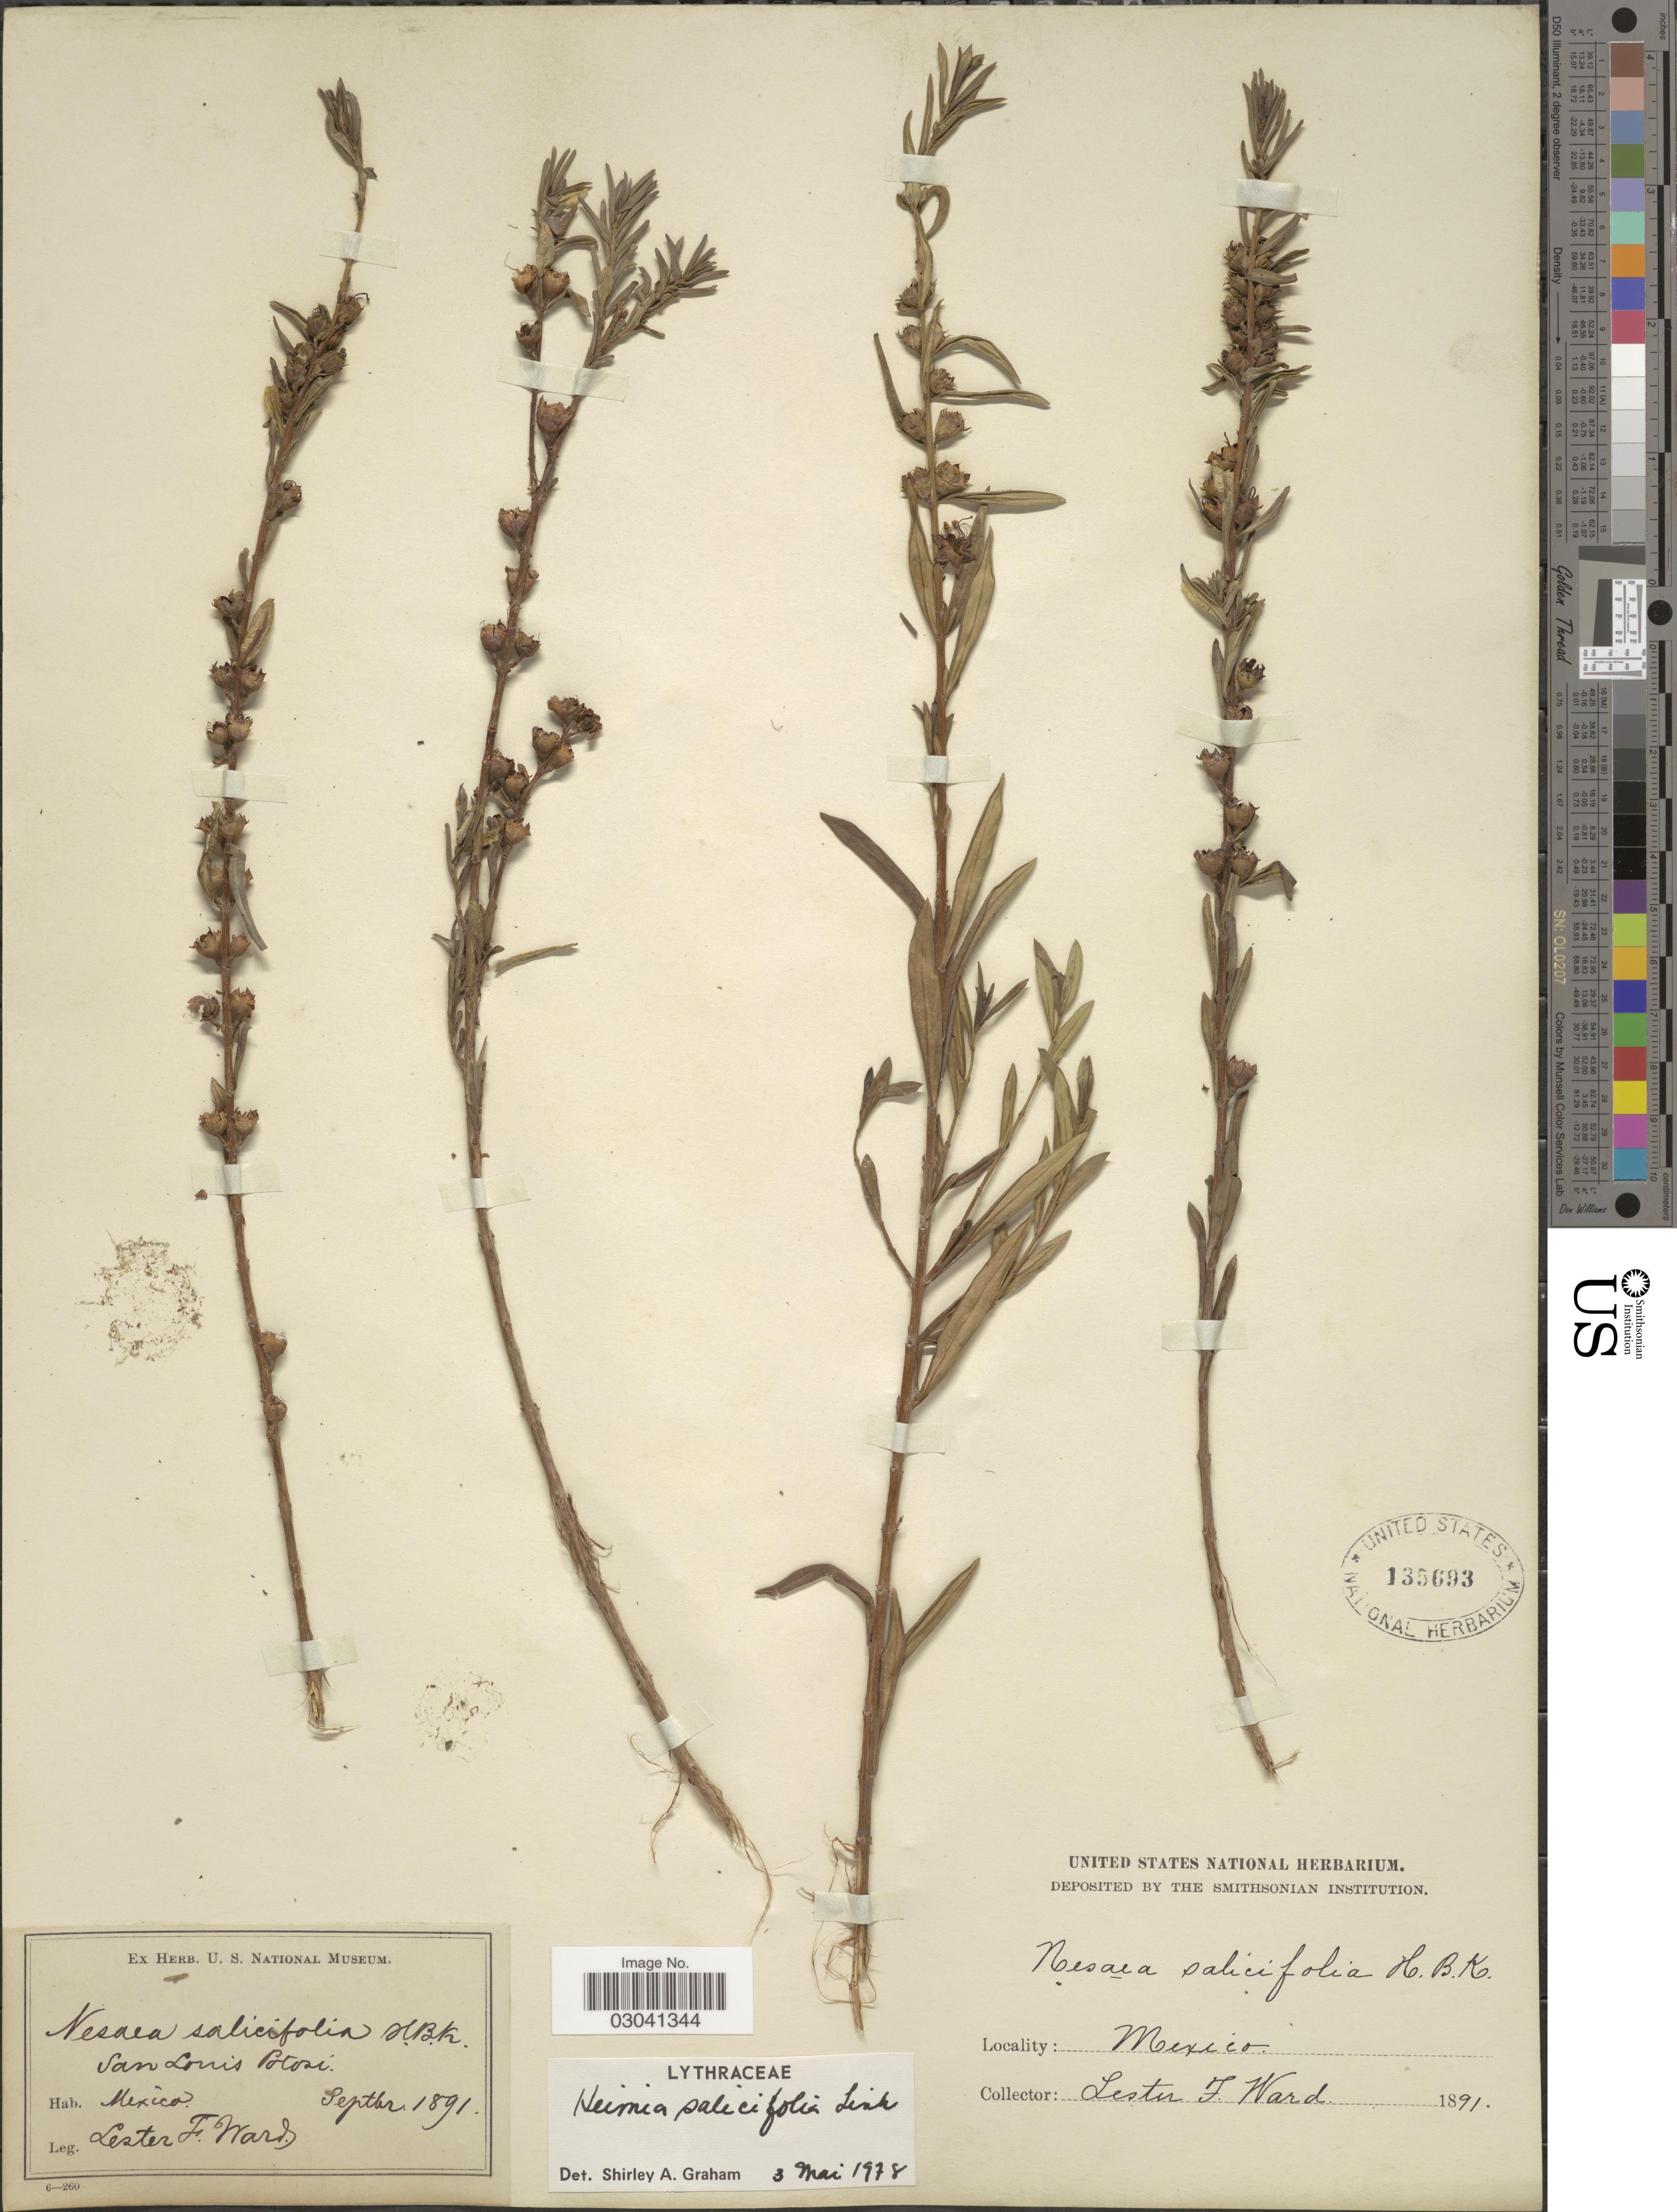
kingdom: Plantae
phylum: Tracheophyta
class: Magnoliopsida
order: Myrtales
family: Lythraceae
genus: Heimia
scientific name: Heimia salicifolia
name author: Link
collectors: L. F. Ward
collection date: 1891-09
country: Mexico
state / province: San Luis Potosí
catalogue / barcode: US 135693